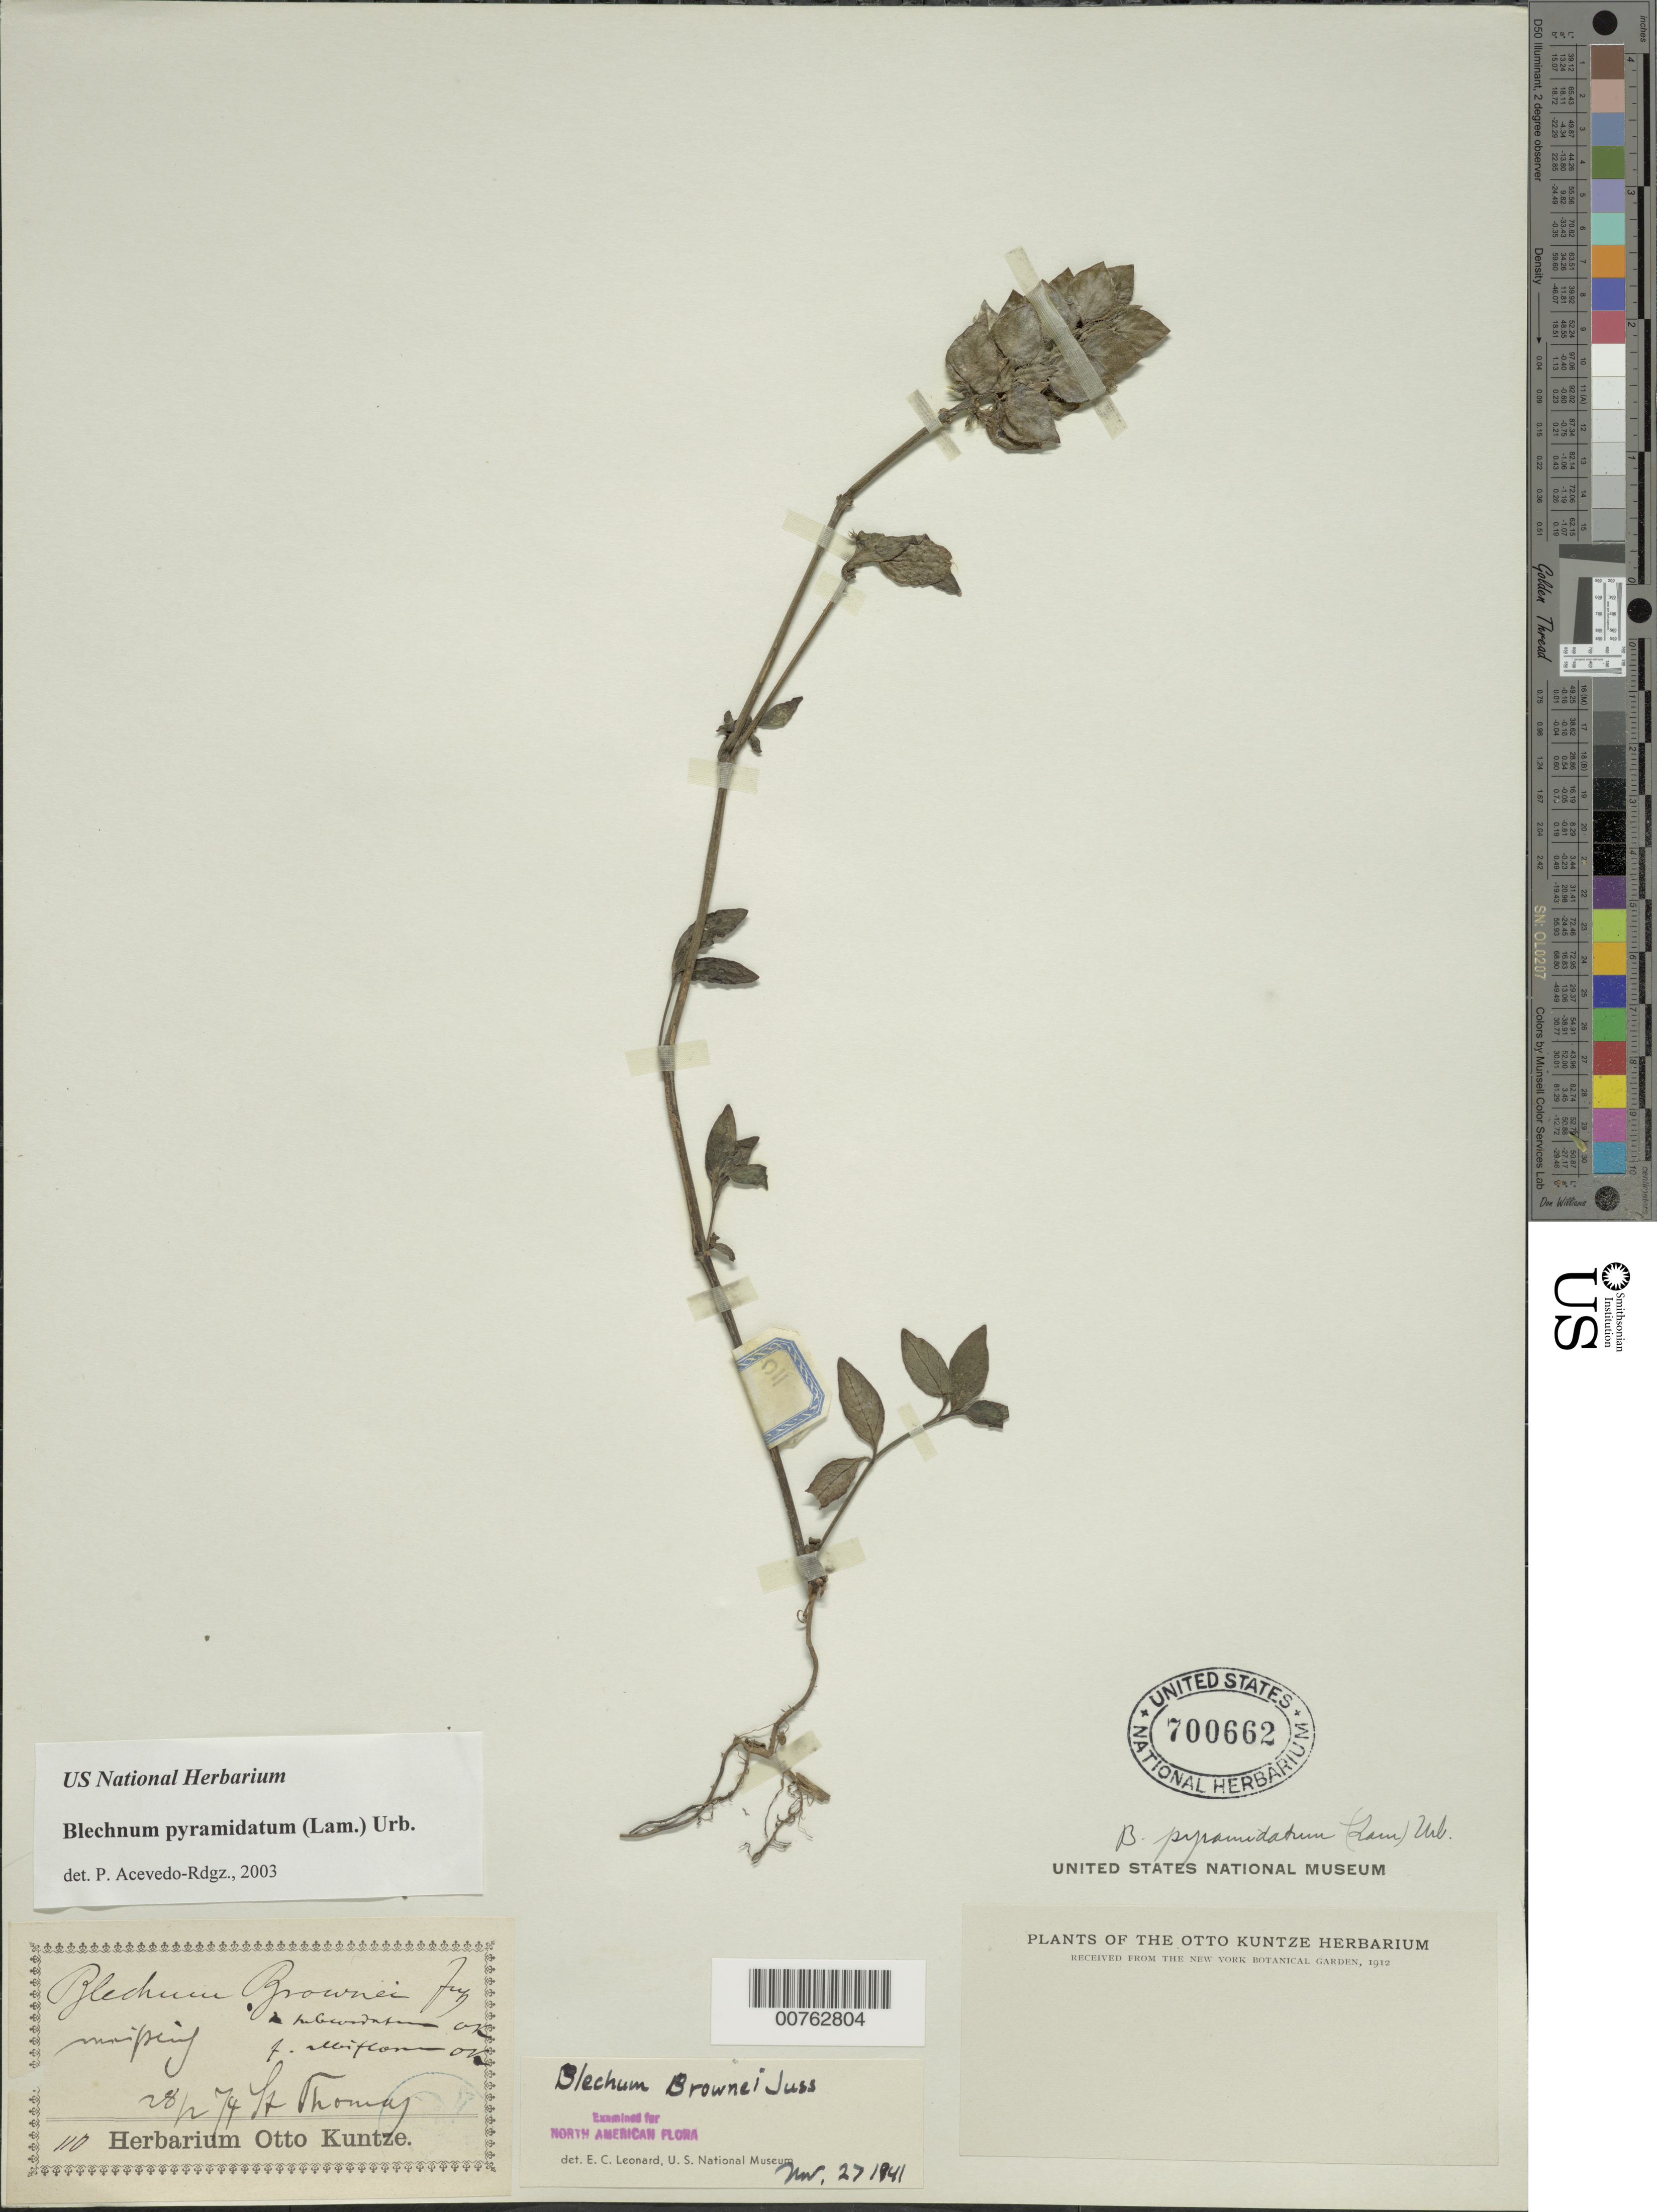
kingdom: Plantae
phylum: Tracheophyta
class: Magnoliopsida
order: Lamiales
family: Acanthaceae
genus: Blechum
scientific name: Blechum pyramidatum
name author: (Lam.) Urb.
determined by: Acevedo-Rodríguez, P., (BOT), Smithsonian Institution - National Museum of Natural History (UNITED STATES)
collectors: C.E.O. Kuntze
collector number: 110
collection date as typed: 28 Feb 1874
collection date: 1974-02-28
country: U.S. Virgin Islands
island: St. Thomas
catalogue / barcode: US 700662